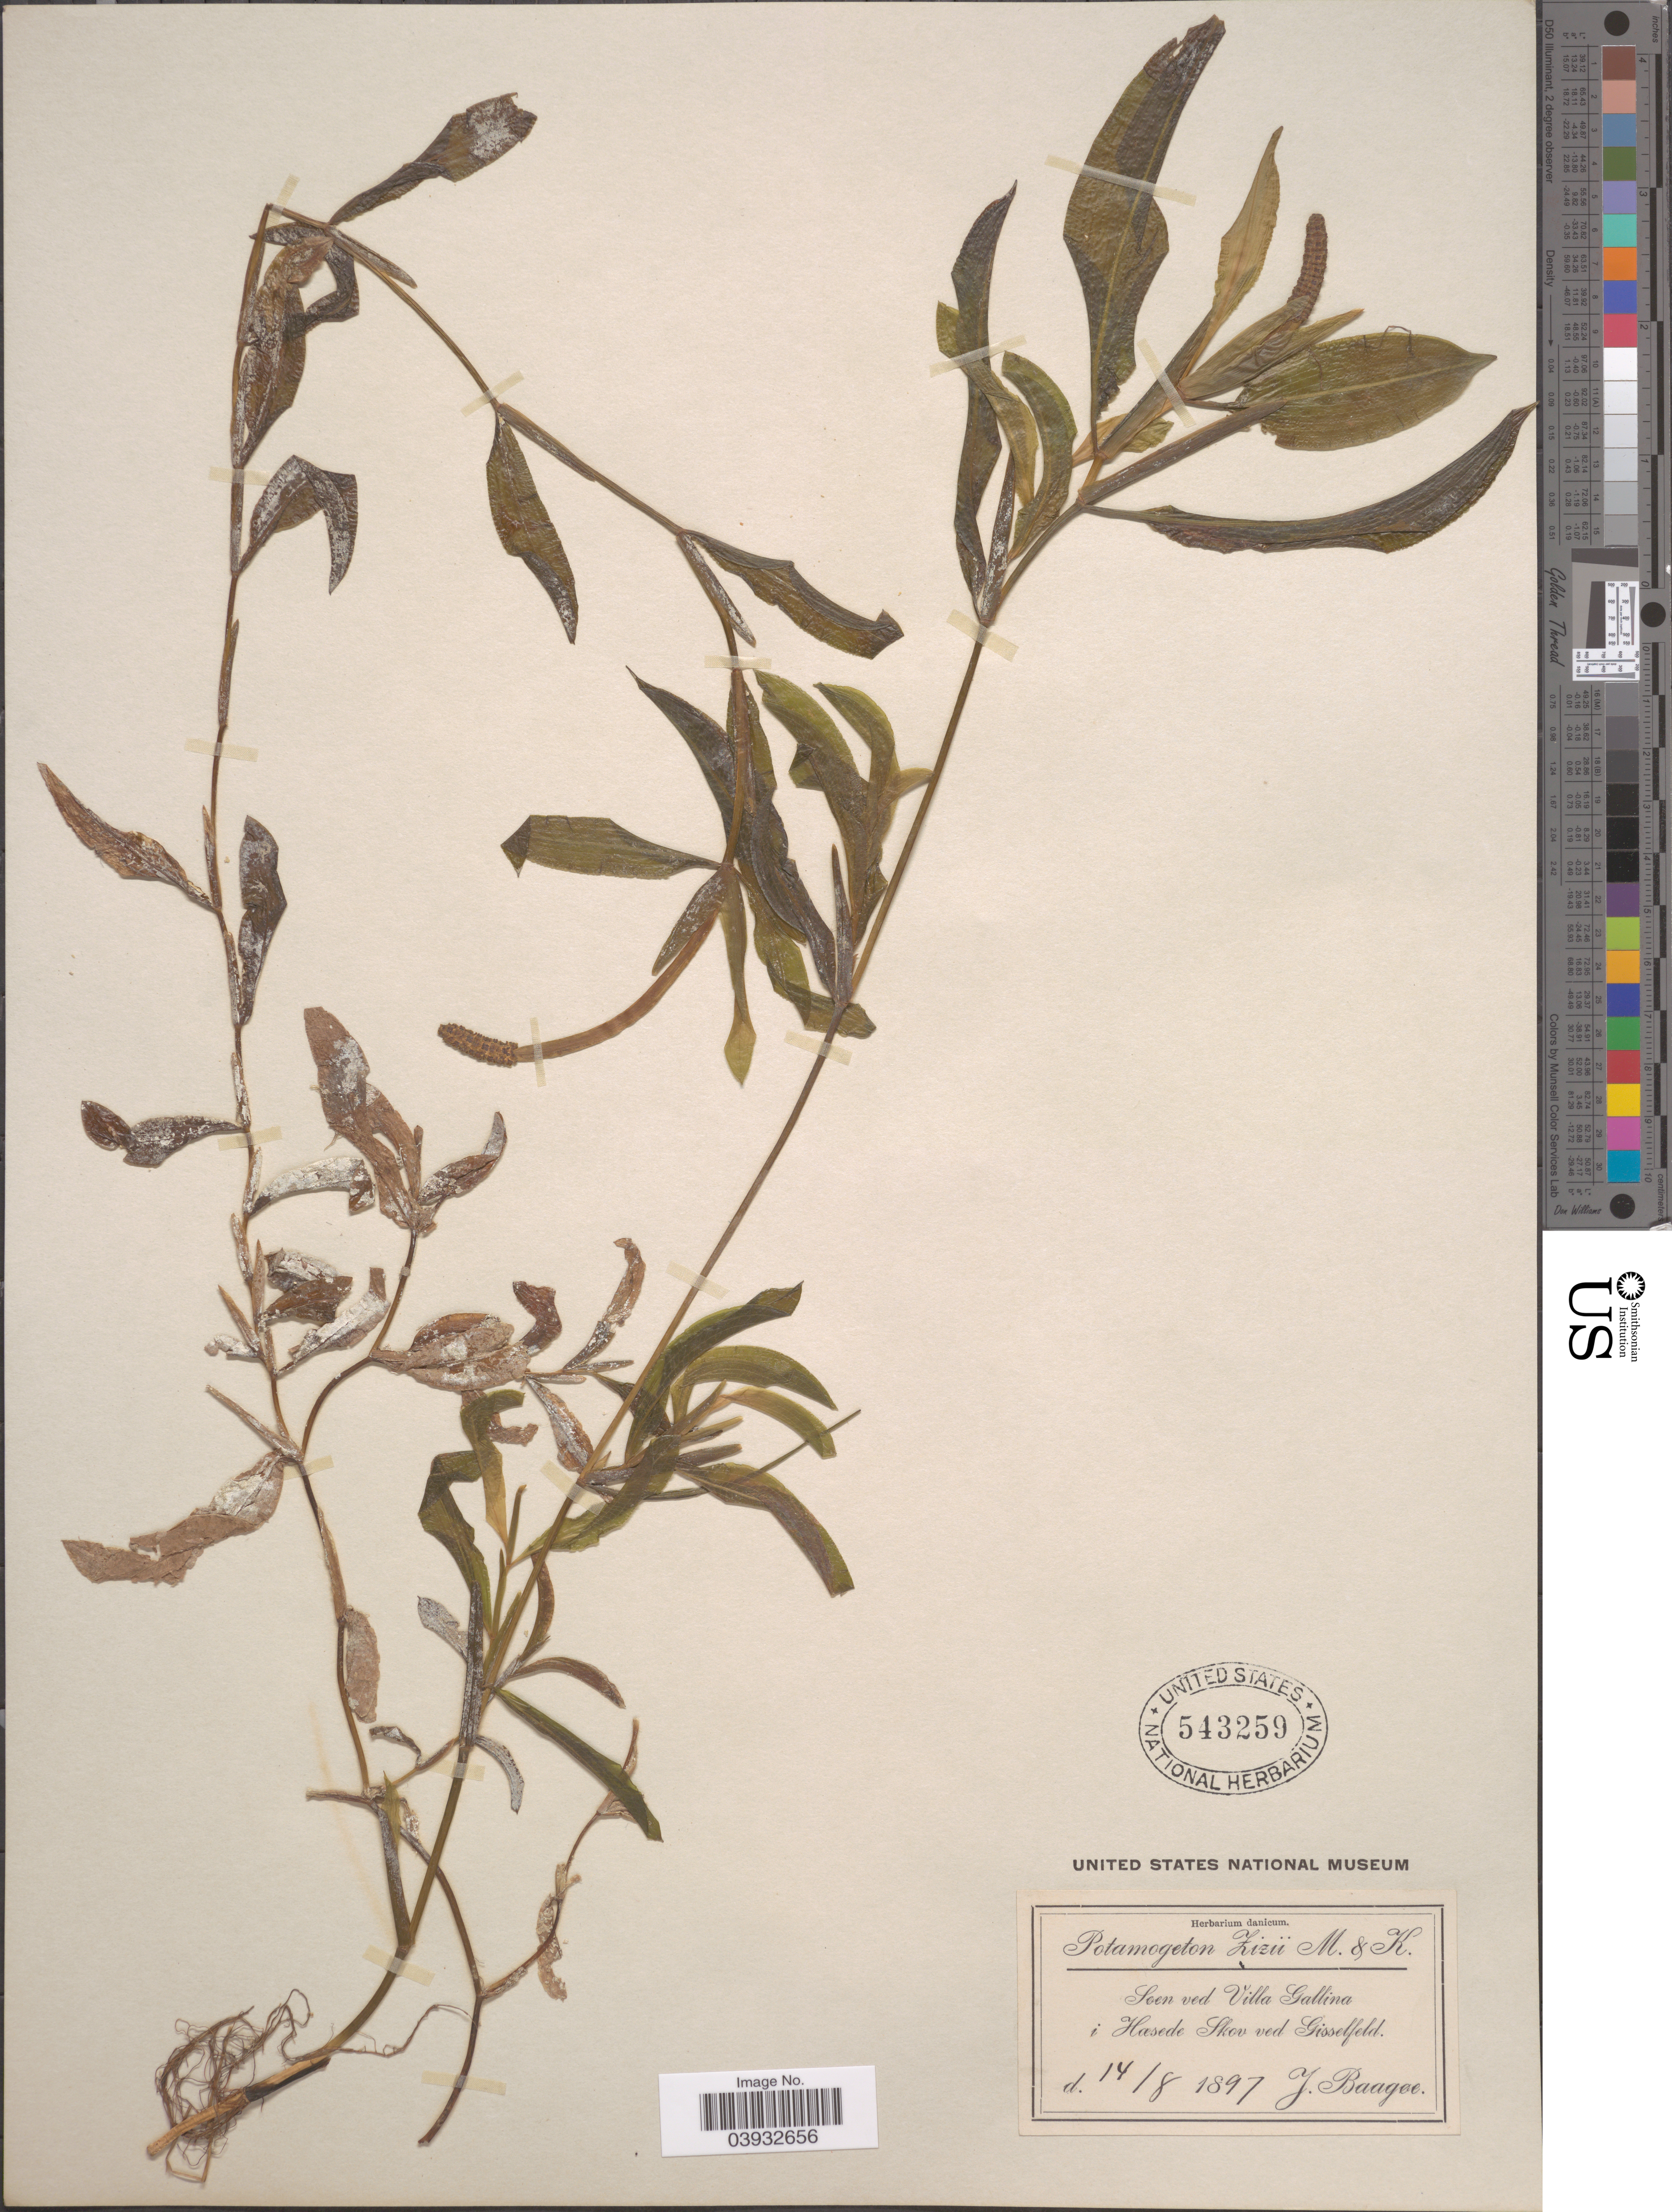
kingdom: Plantae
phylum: Tracheophyta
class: Liliopsida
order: Alismatales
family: Potamogetonaceae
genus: Potamogeton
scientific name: Potamogeton zizii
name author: Mert. & W.D.J. Koch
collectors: J. Baagoe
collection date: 1897-08-14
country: Denmark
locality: Søen ved Villa Gallina i Hasede Skov ved Gisselfeld.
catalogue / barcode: US 543259